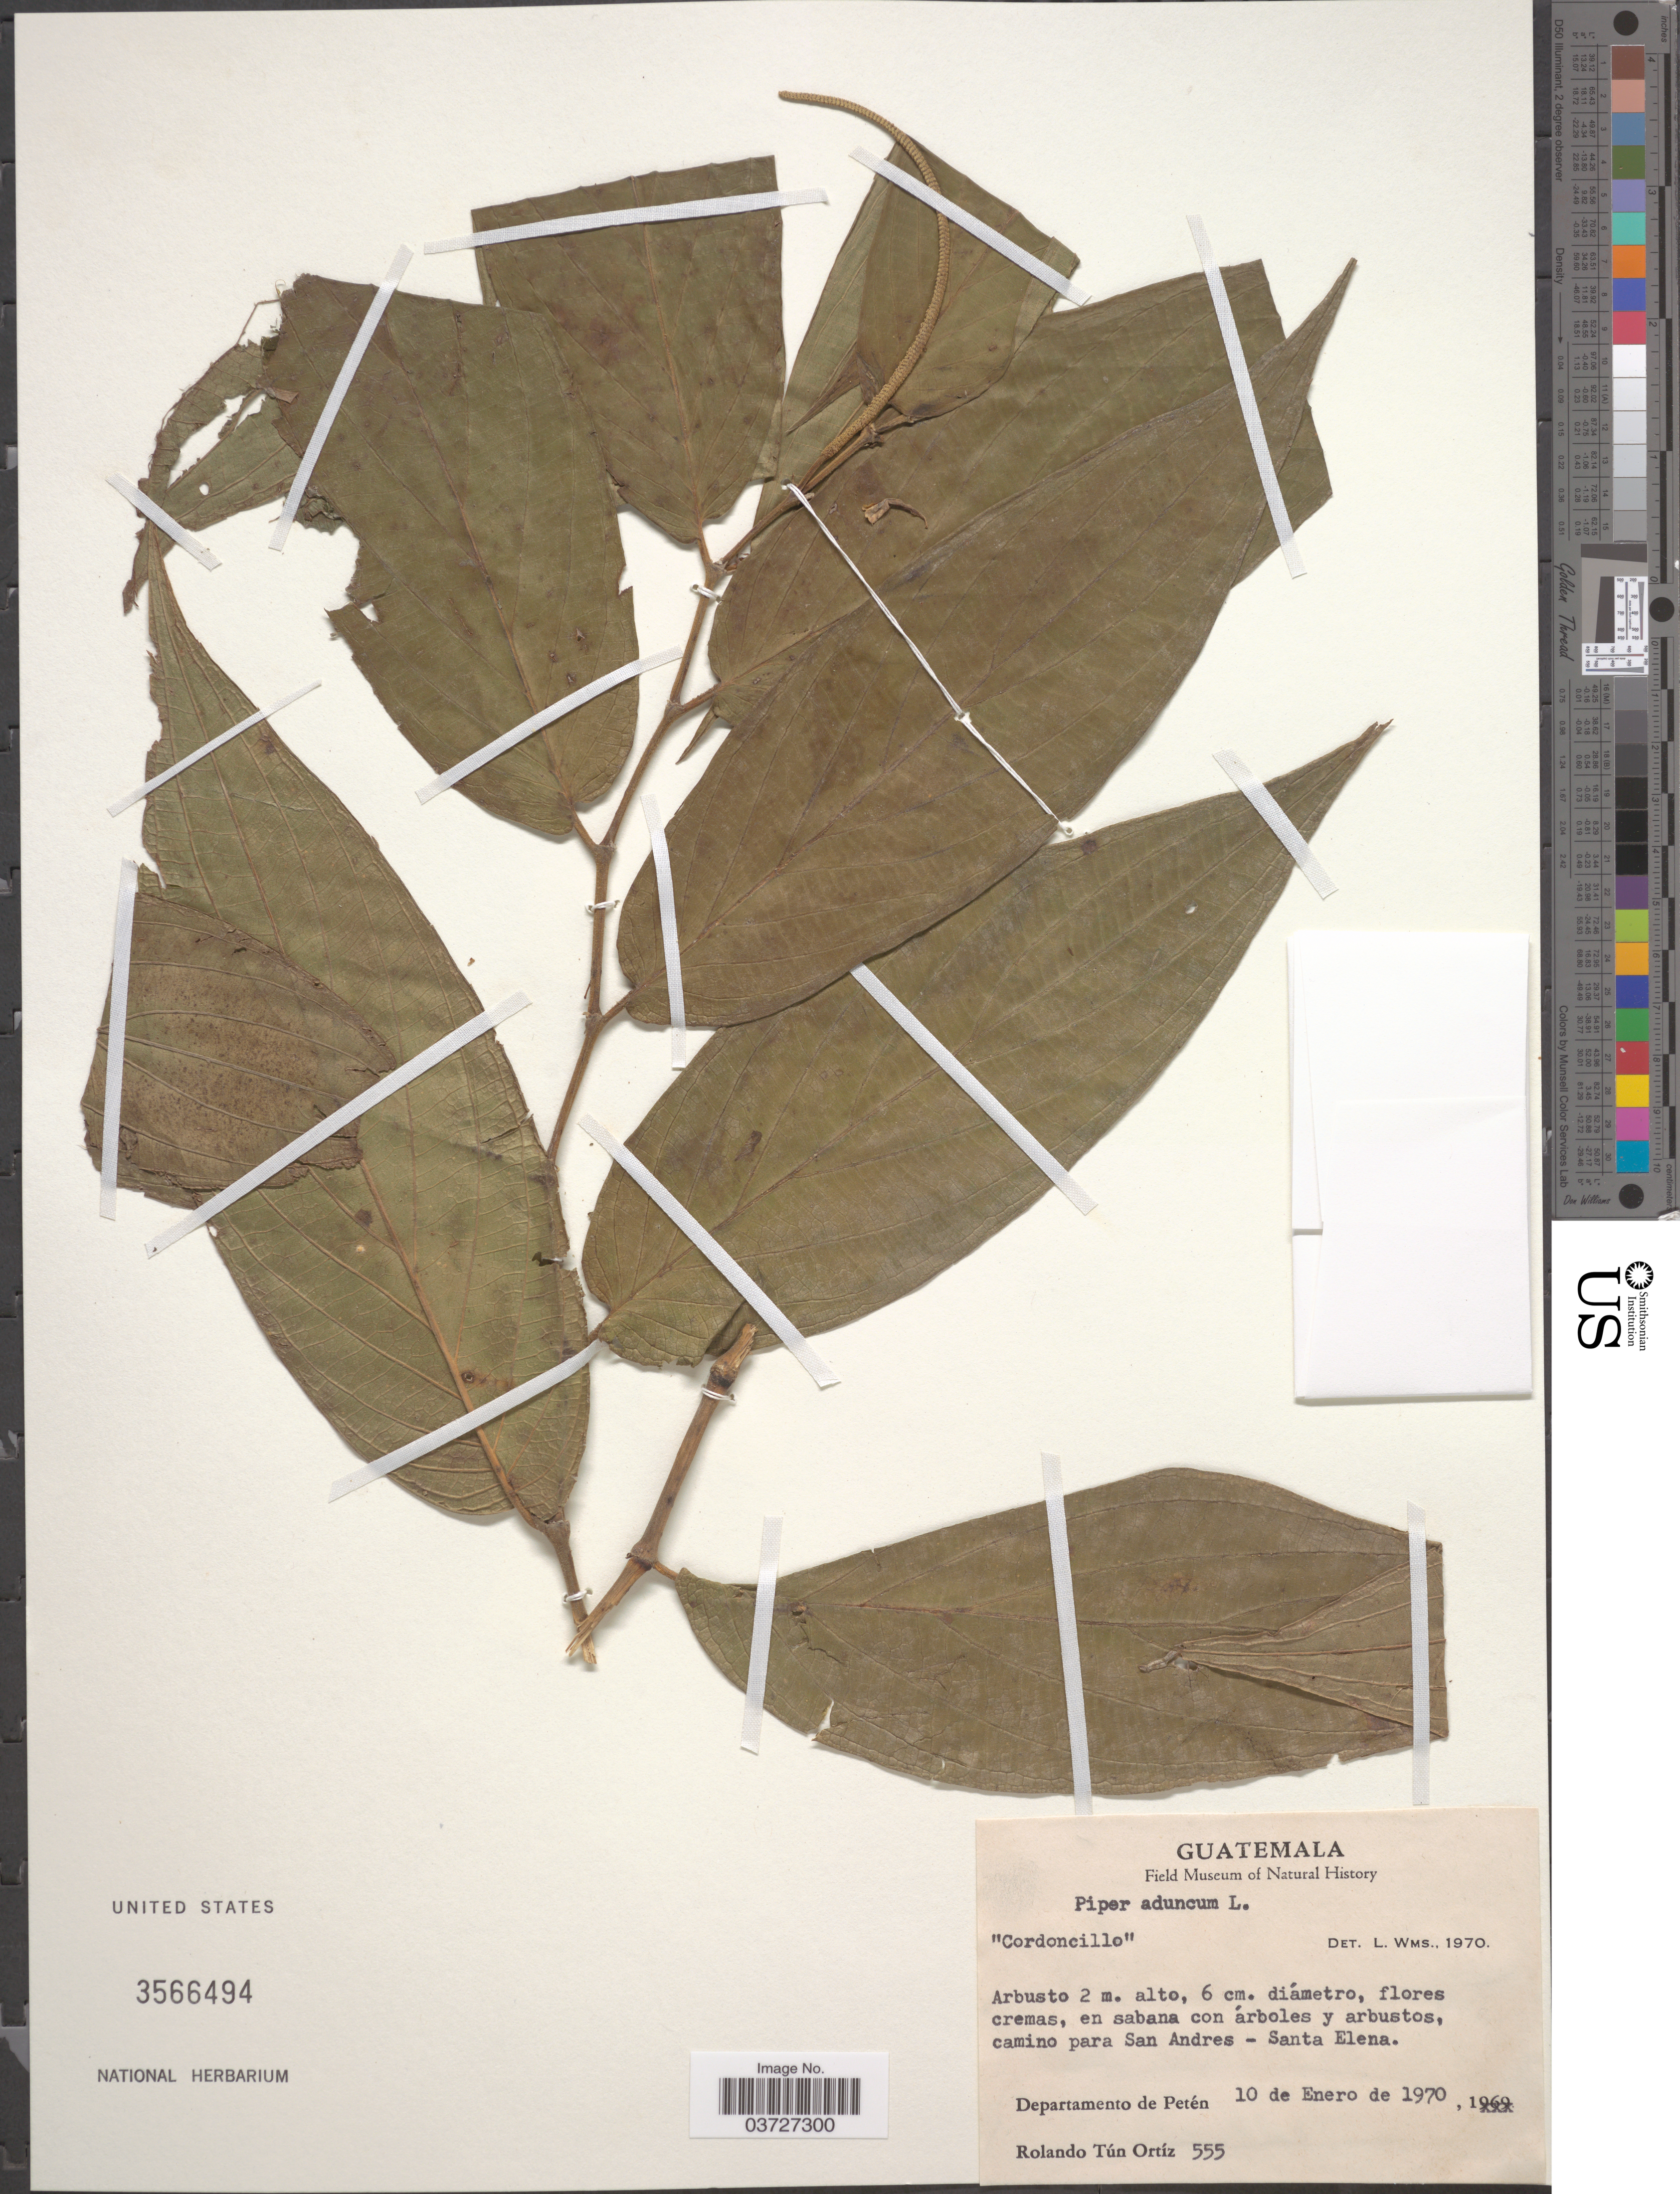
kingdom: Plantae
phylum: Tracheophyta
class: Magnoliopsida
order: Piperales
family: Piperaceae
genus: Piper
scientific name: Piper aduncum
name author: L.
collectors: R. T. Ortíz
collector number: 555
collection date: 1970-01-10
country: Guatemala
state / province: El Peten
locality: En sabana con árboles y arbustos, camino para San Andres - Santa Elena. Departamento de Petén.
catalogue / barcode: US 3566494